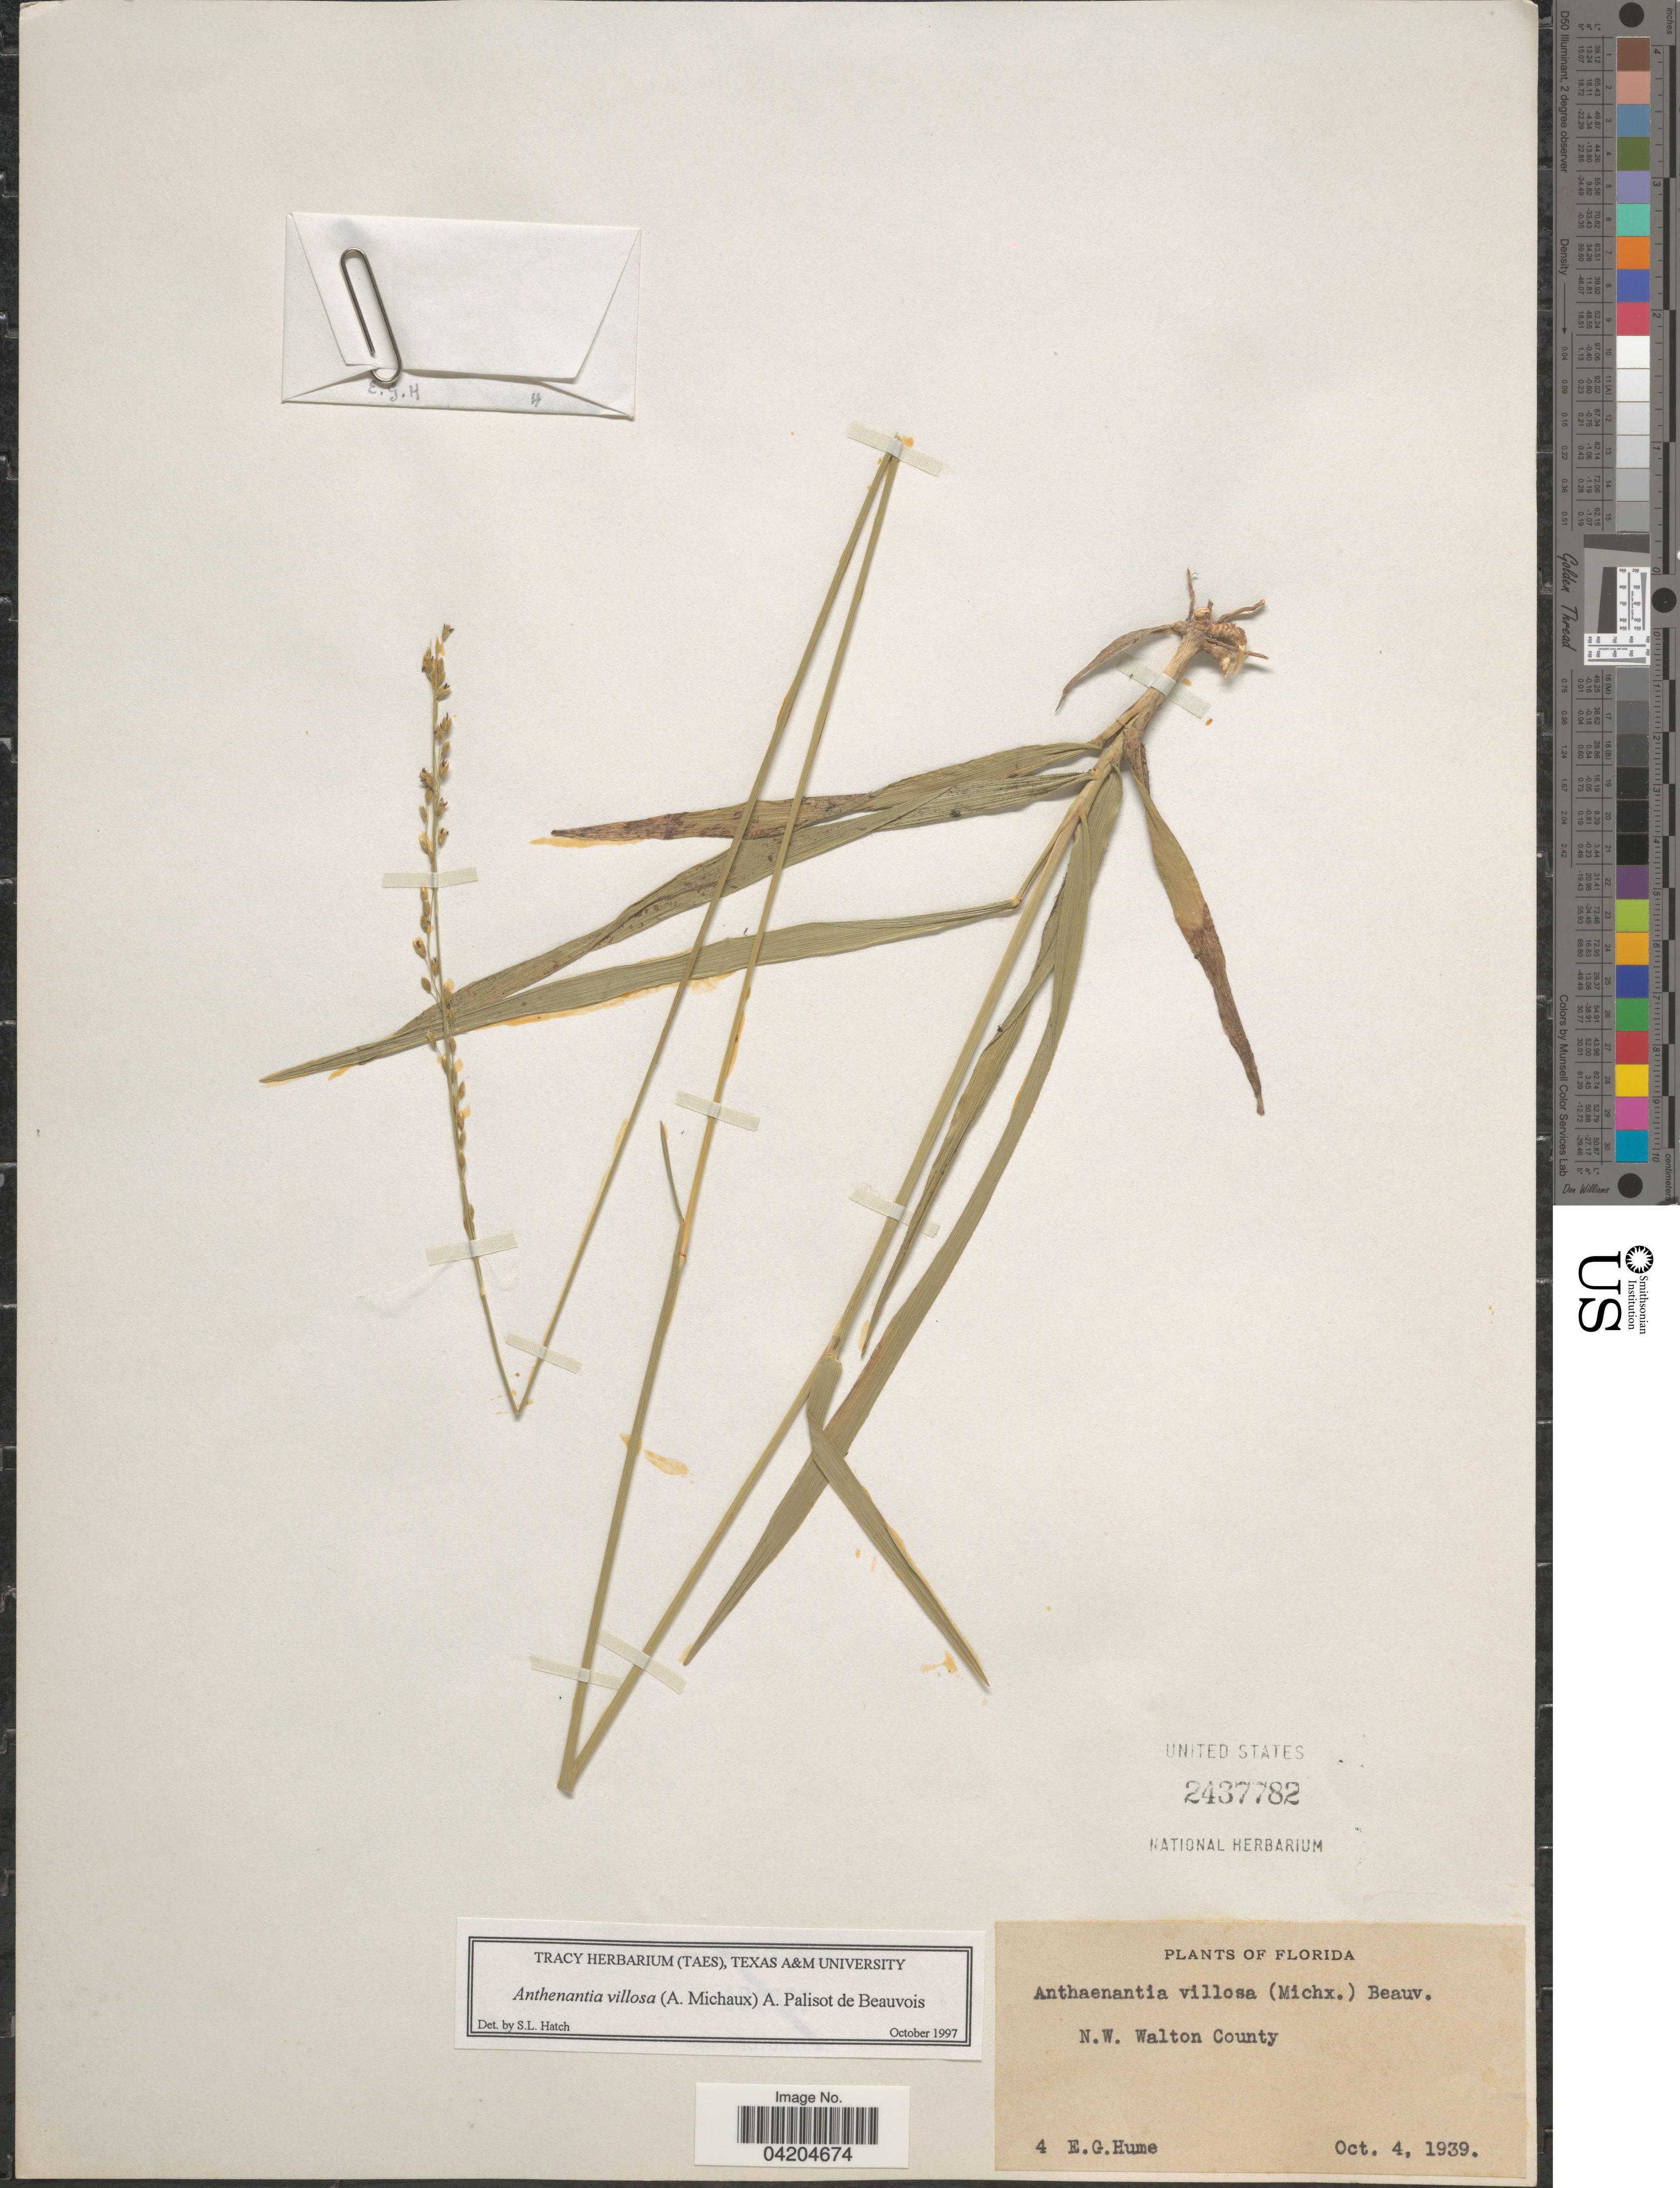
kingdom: Plantae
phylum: Tracheophyta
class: Liliopsida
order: Poales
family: Poaceae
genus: Anthaenantia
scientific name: Anthaenantia villosa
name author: (Michx.) P. Beauv.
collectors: E. Hume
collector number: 4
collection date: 1939-10-04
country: United States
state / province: Florida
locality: N.W. Walton County.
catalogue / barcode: US 2437782